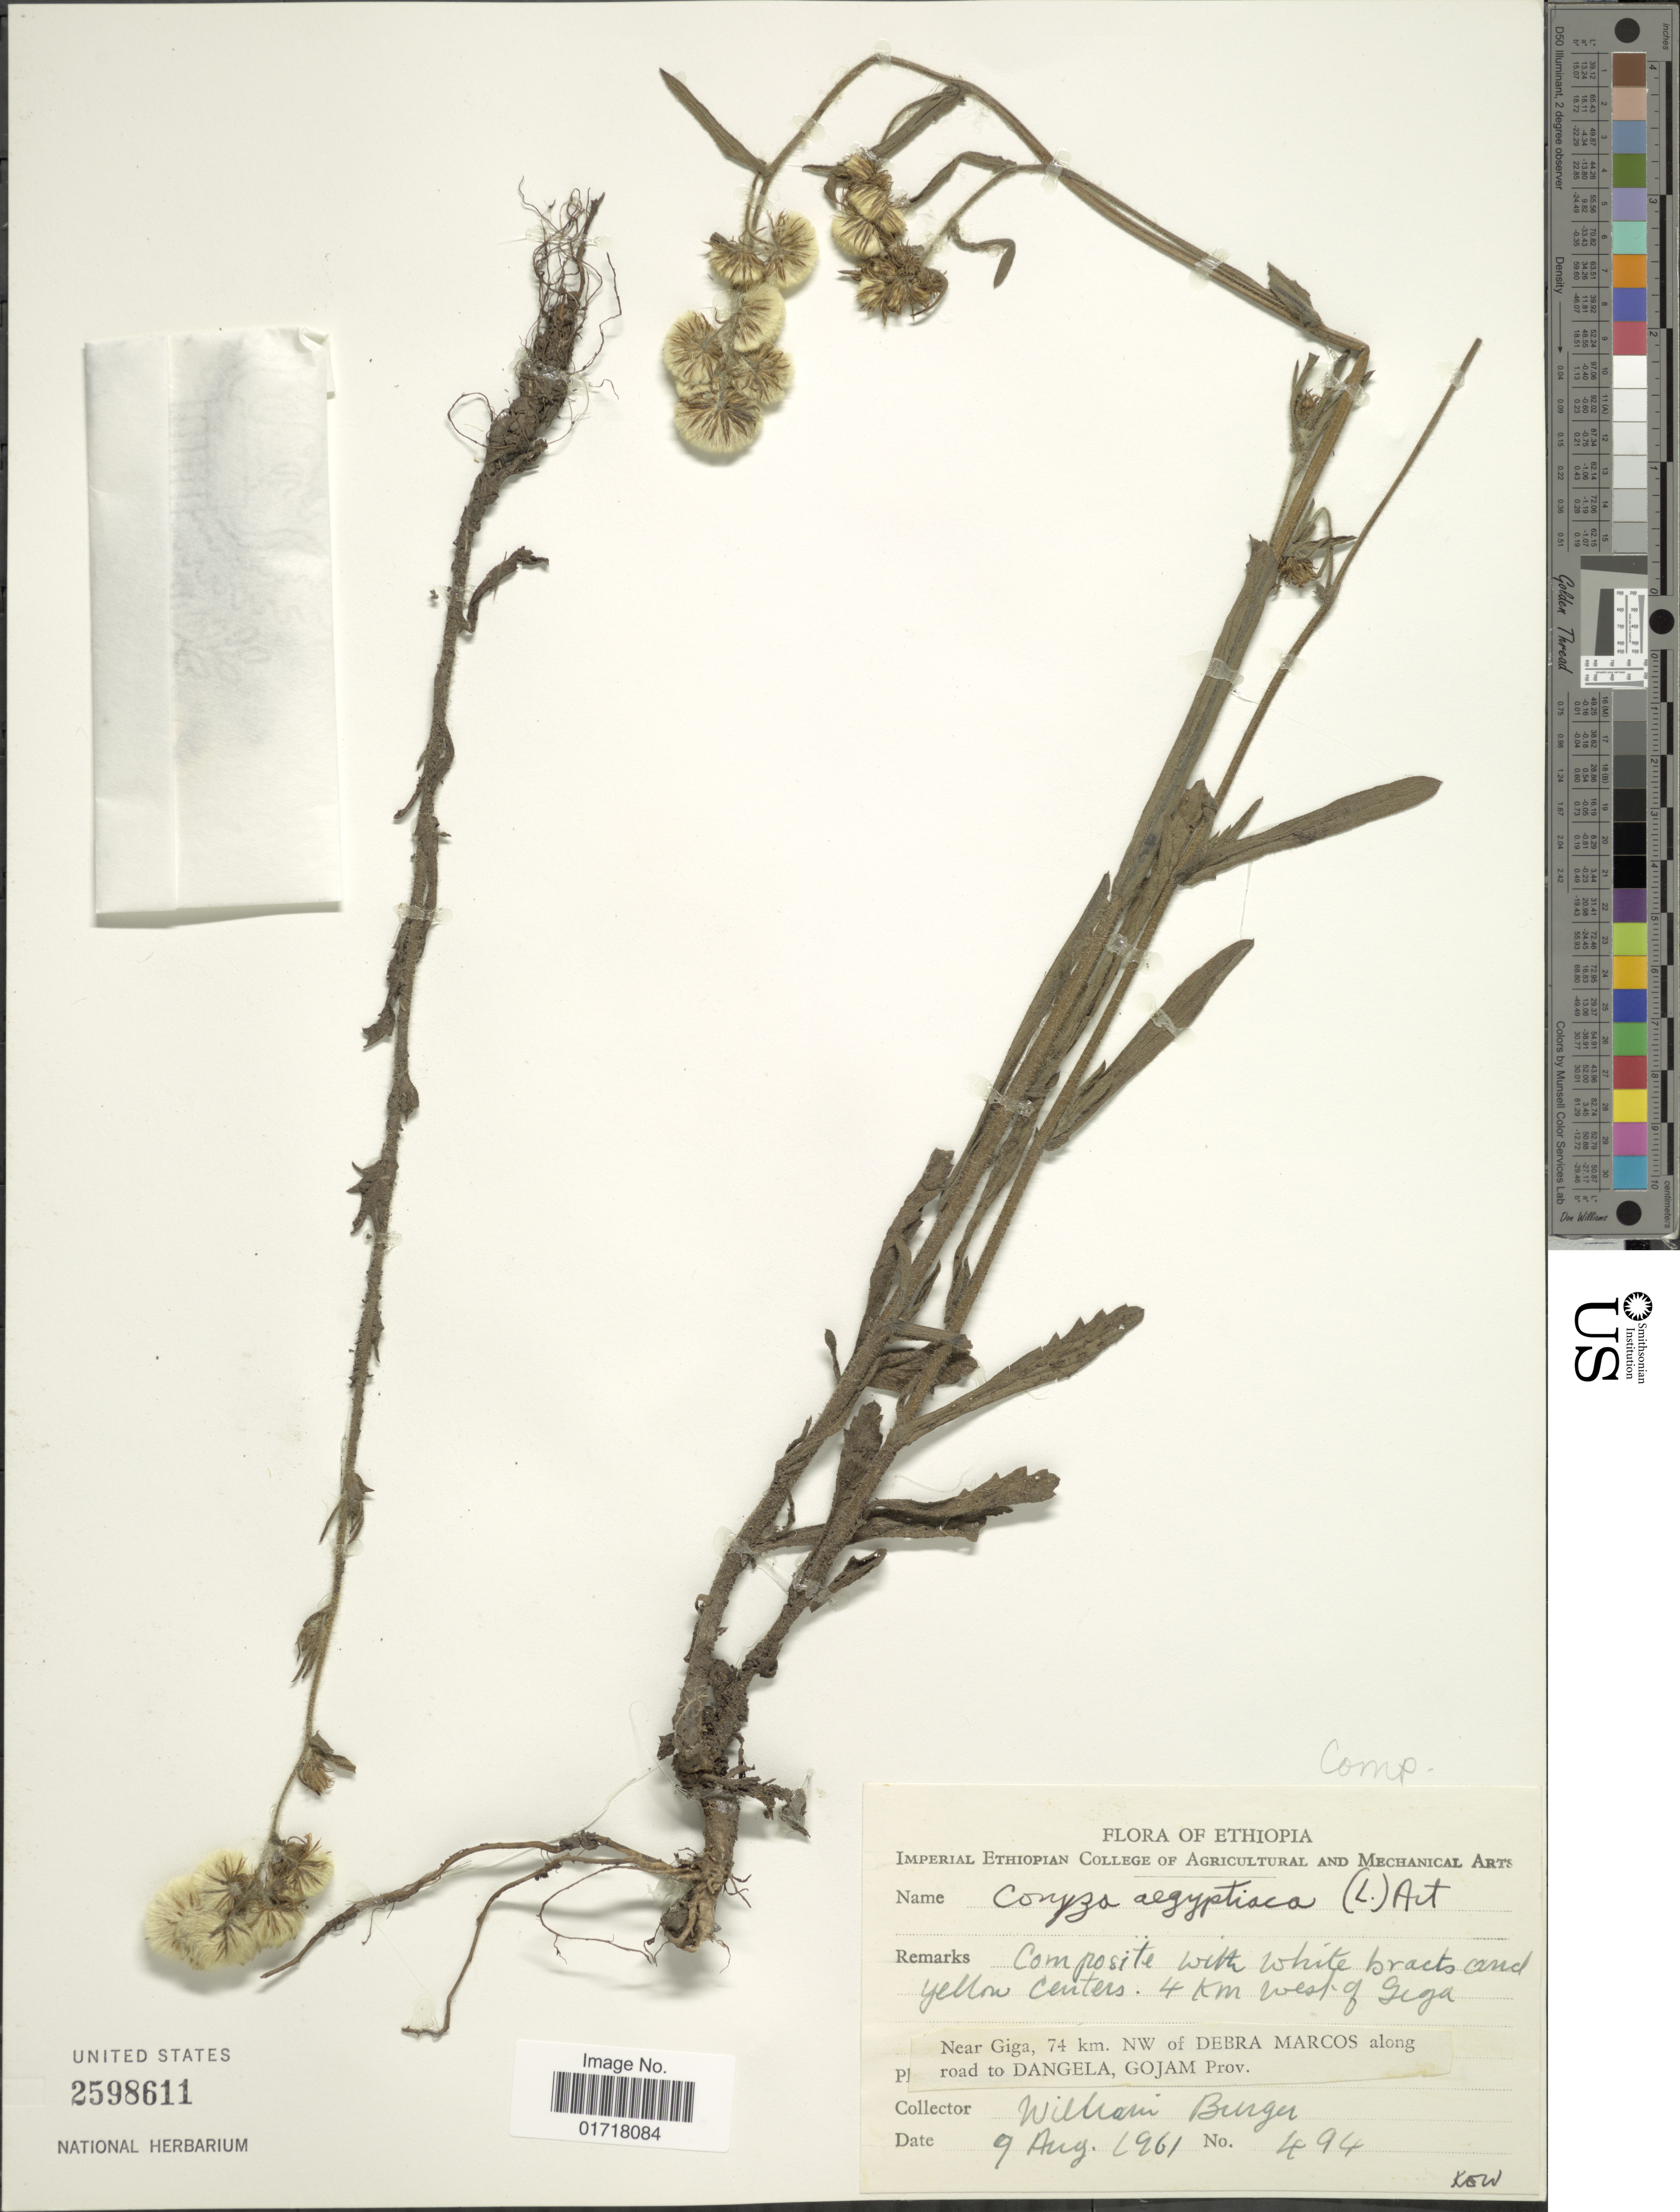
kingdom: Plantae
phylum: Tracheophyta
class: Magnoliopsida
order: Asterales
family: Asteraceae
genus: Conyza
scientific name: Conyza aegyptiaca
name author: (L.) Aiton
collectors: W. Burger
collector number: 494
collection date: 1961-08-09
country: Ethiopia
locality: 4 Km west of Giga, Near Giga, 74 km. NW of Debra Marcos along road to Dangela, Gojam Prov.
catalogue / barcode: US 2598611